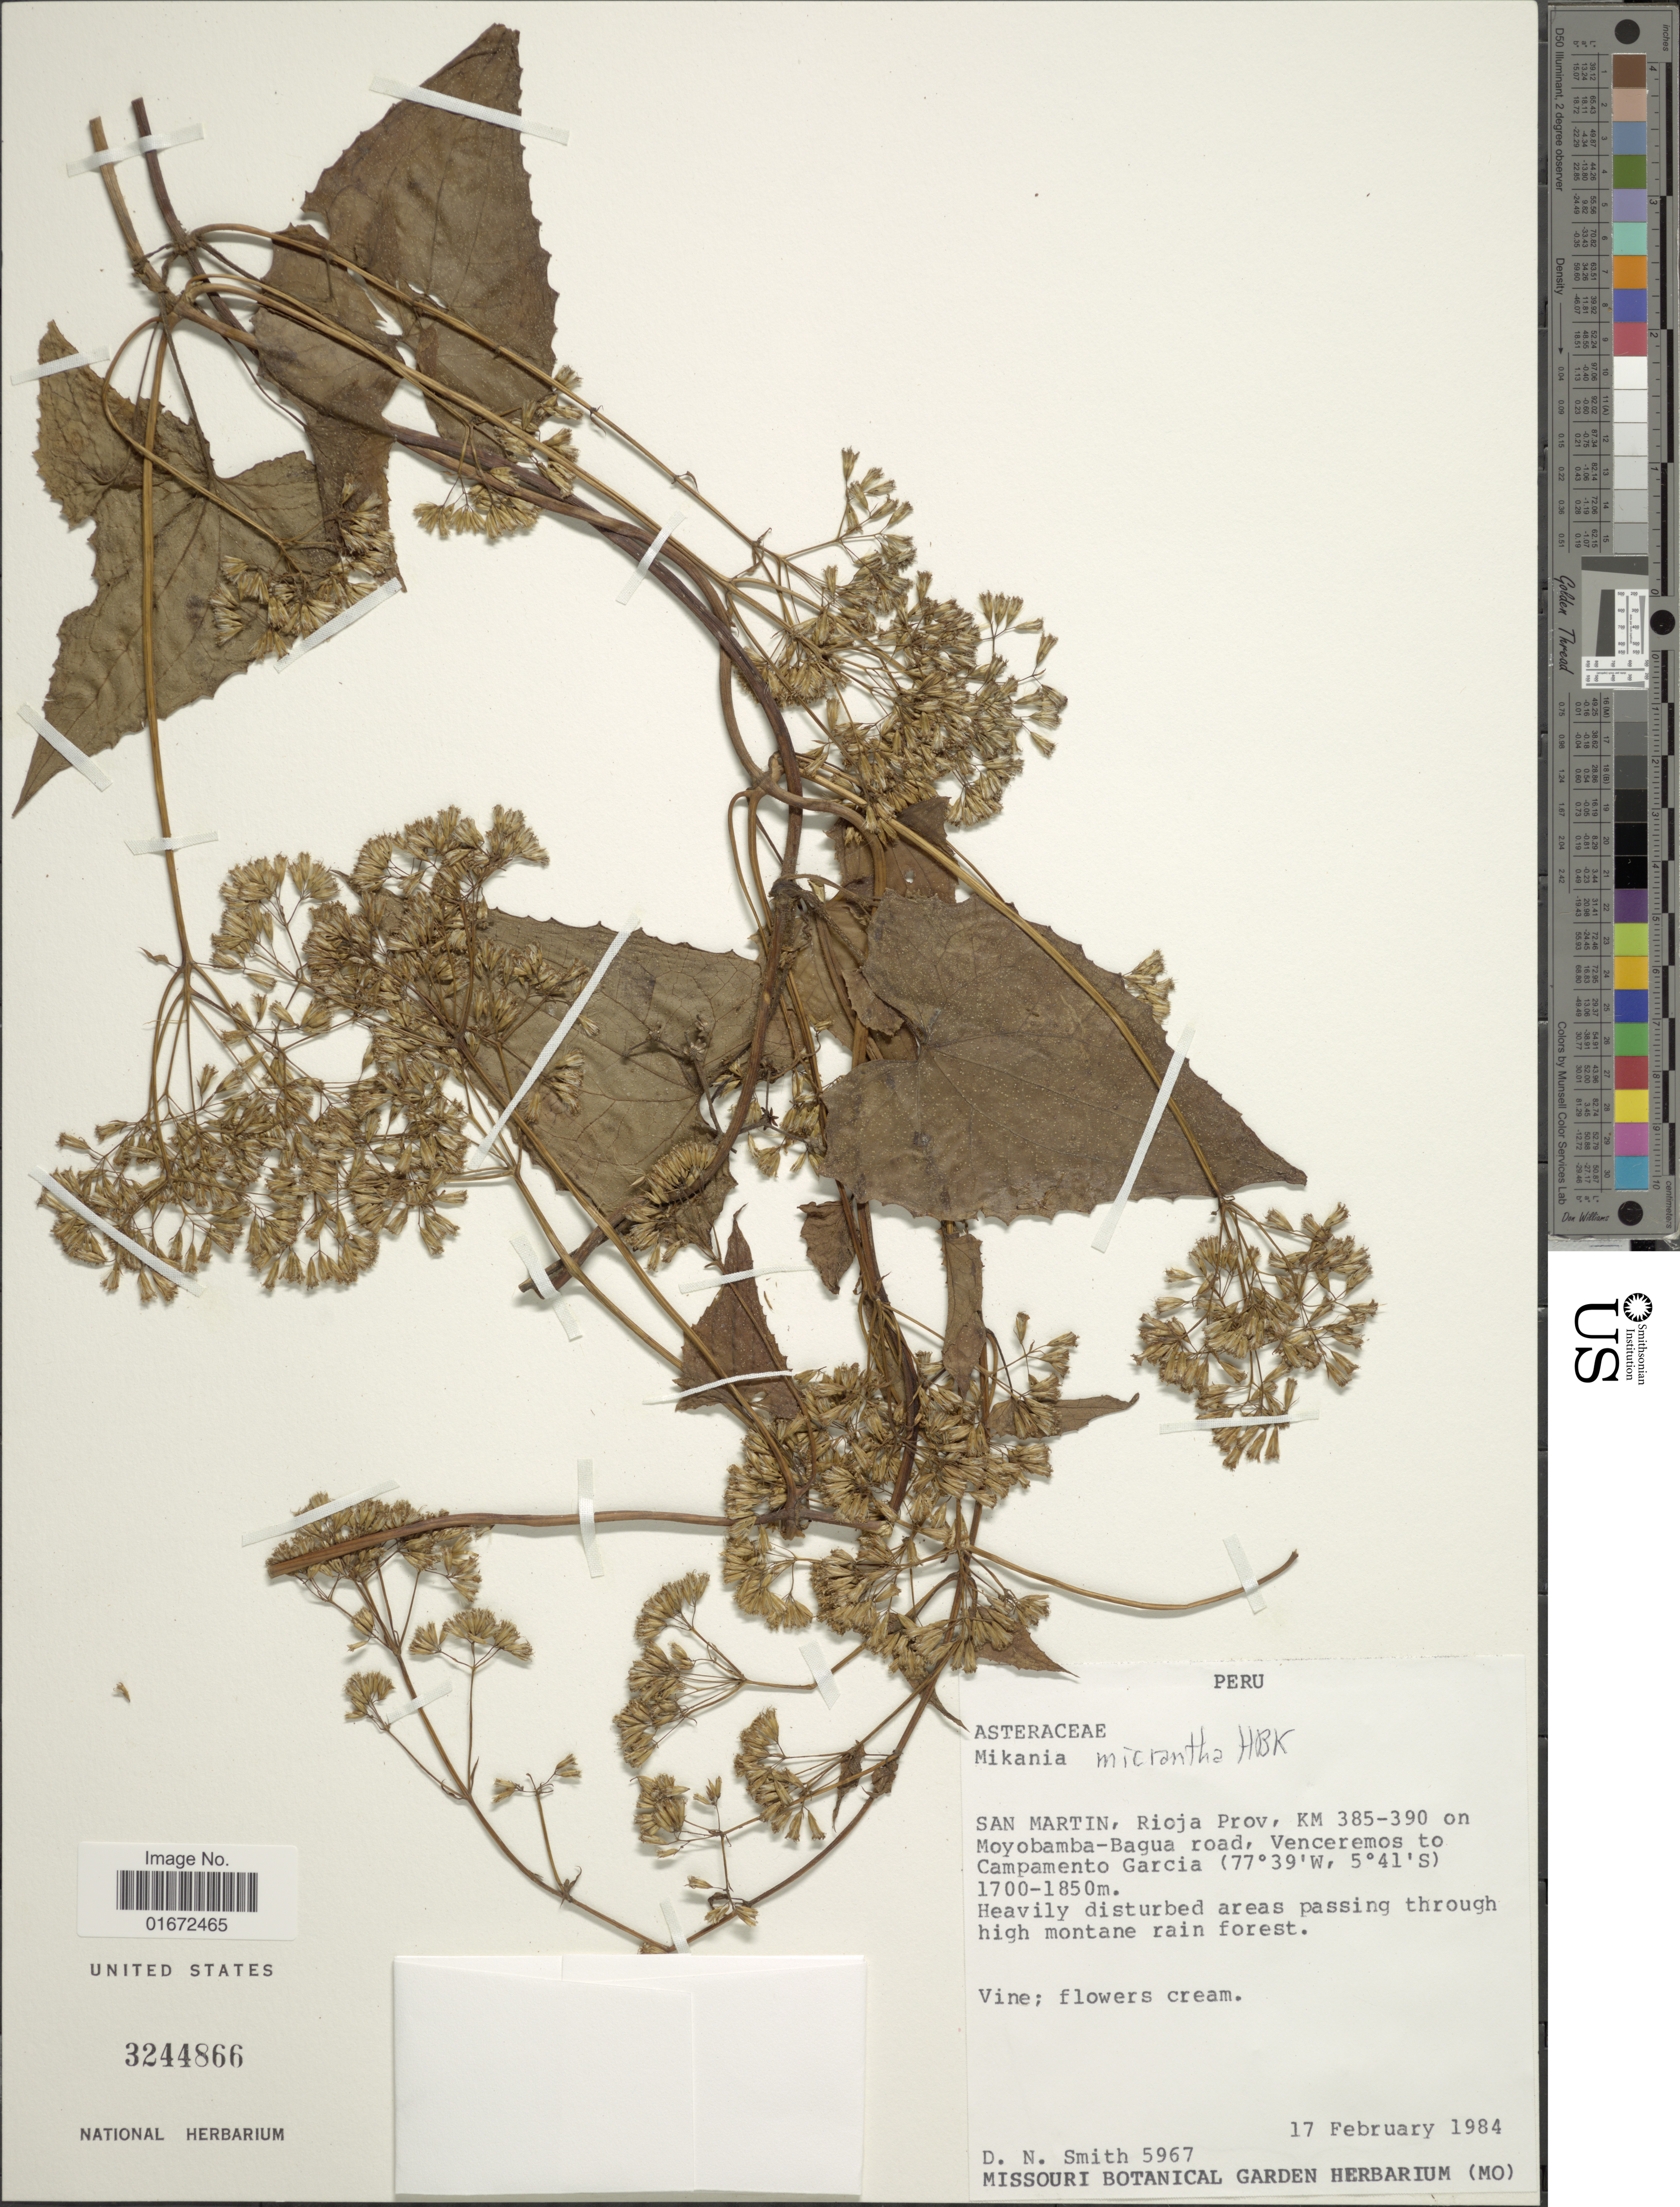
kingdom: Plantae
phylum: Tracheophyta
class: Magnoliopsida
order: Asterales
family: Asteraceae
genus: Mikania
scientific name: Mikania micrantha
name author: Kunth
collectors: D. Smith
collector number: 5967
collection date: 1984-02-17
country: Peru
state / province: San Martín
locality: San Martin, Rioja Prov, KM 385-390 on Moyobamba-Bagua road, Venceremos to Campamento Garcia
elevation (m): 1700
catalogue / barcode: US 3244866